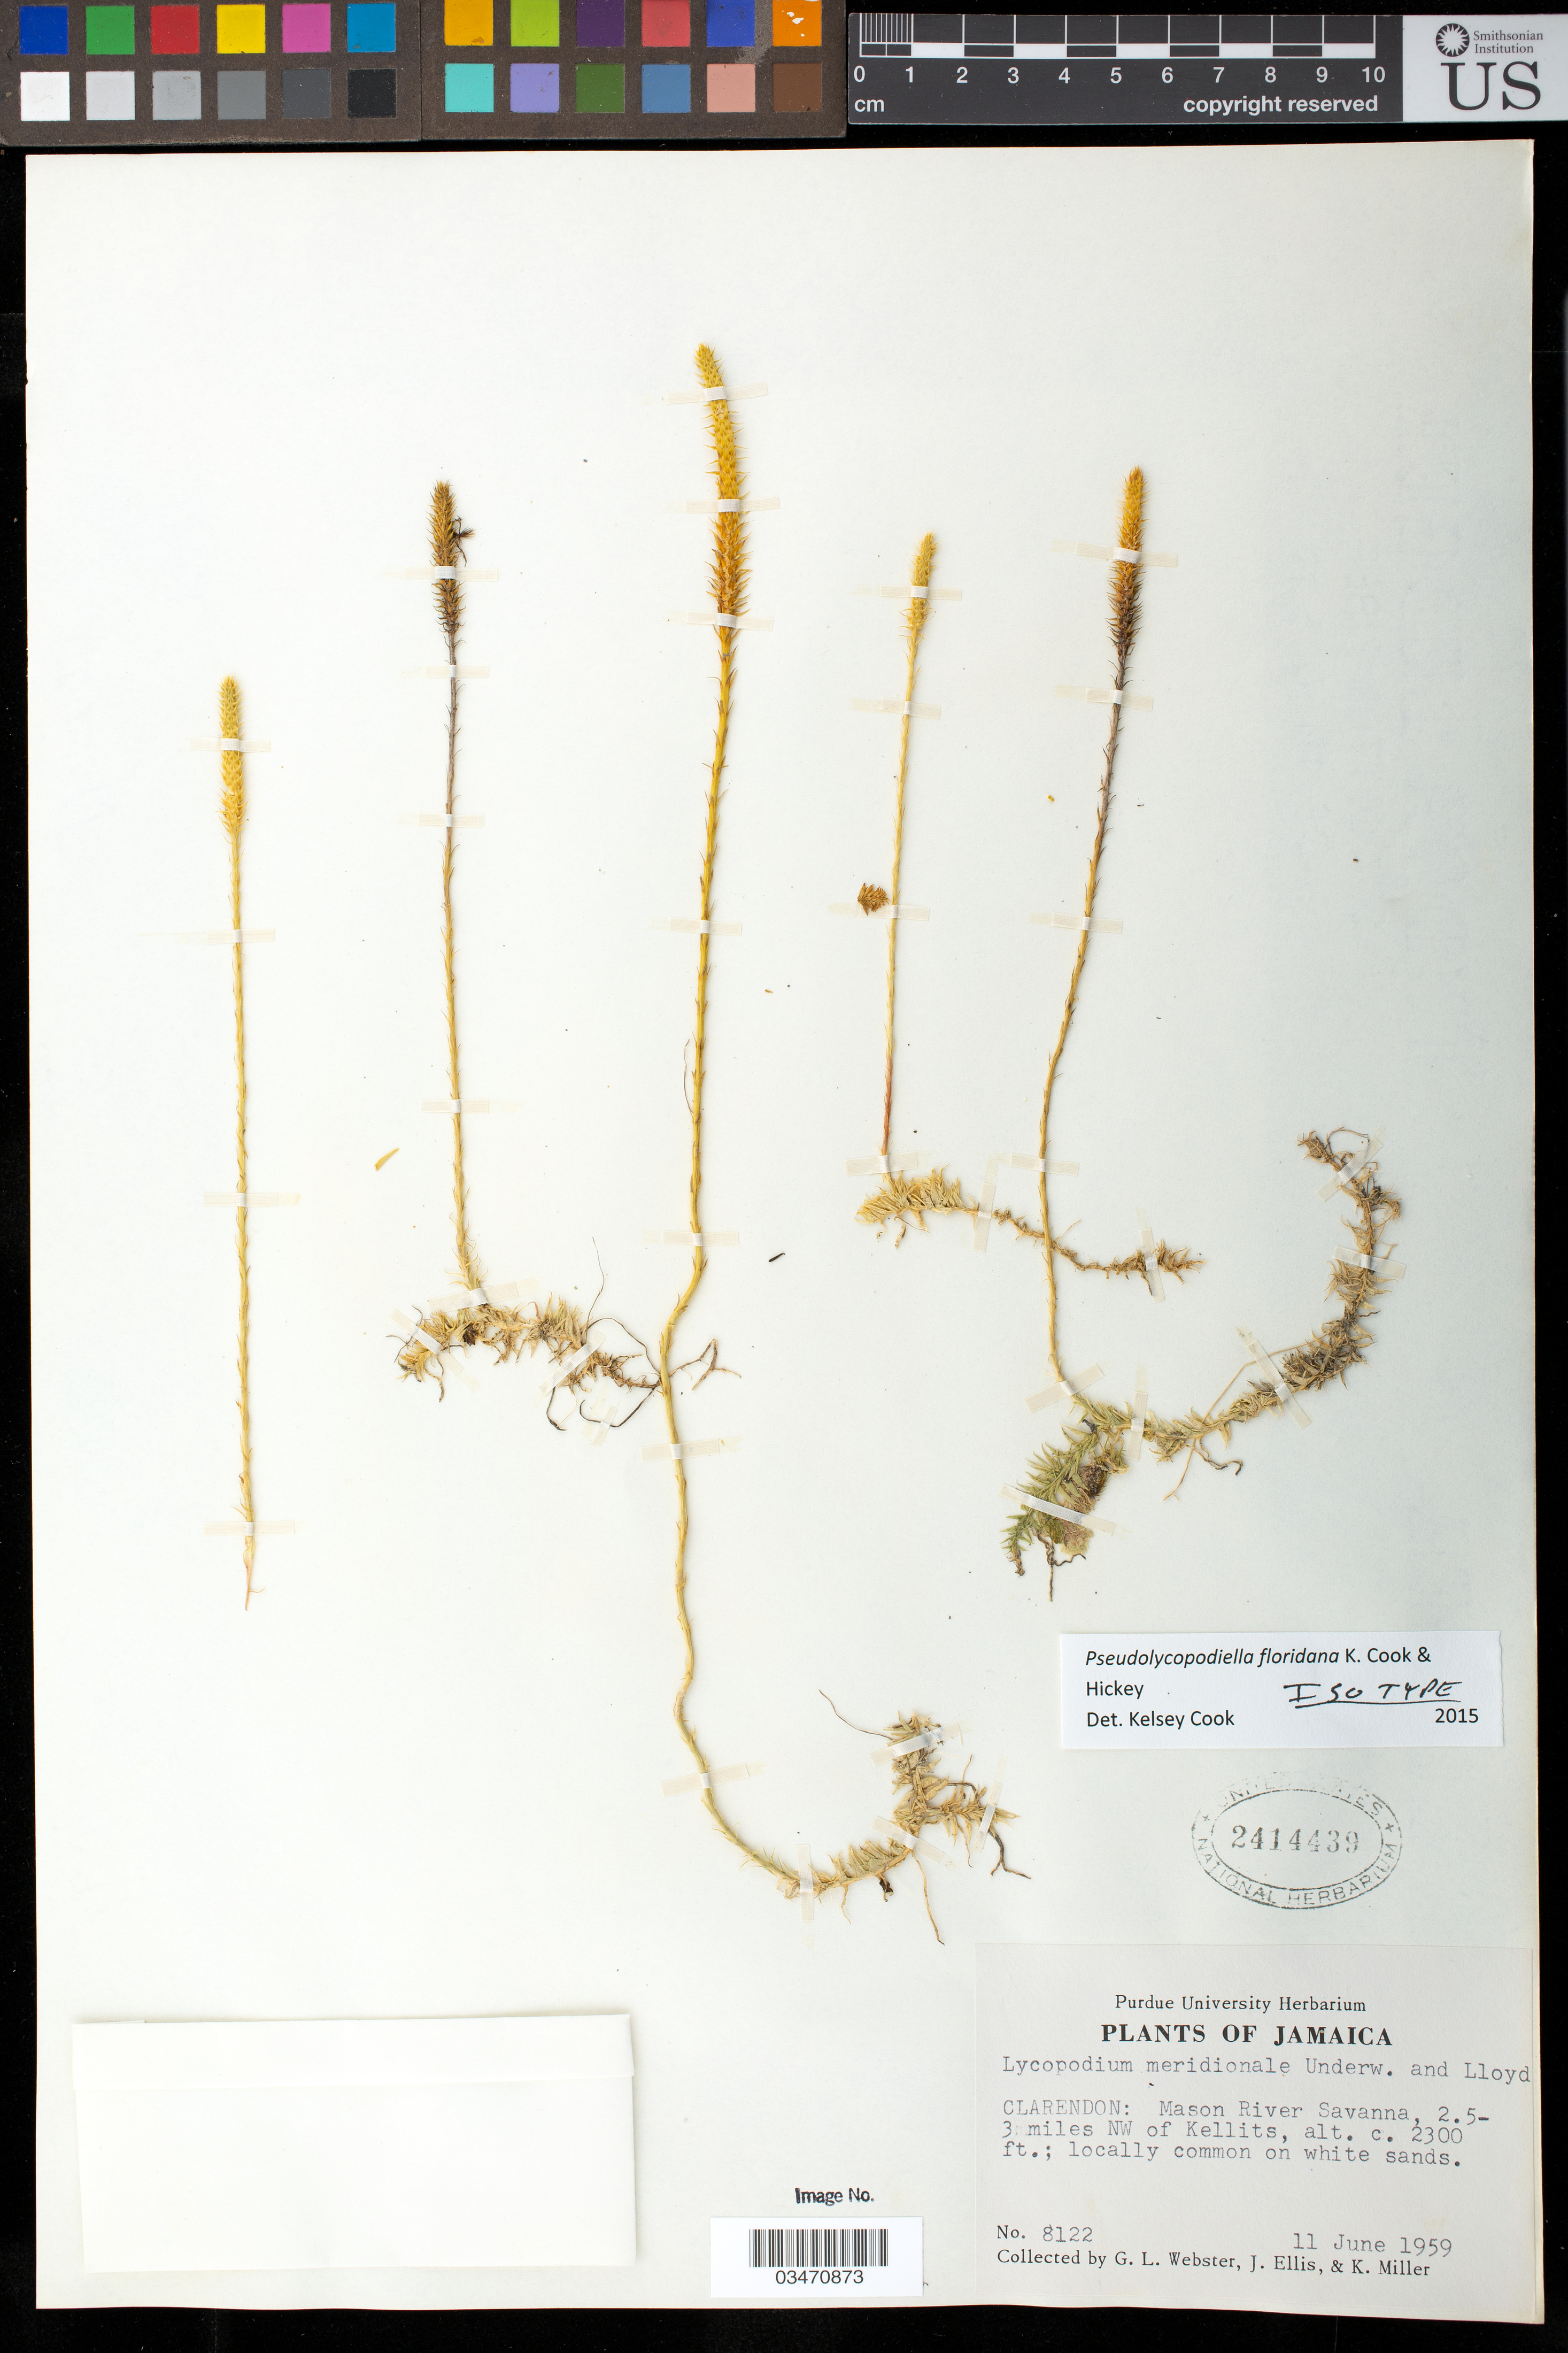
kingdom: Plantae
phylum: Tracheophyta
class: Lycopodiopsida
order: Lycopodiales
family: Lycopodiaceae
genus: Pseudolycopodiella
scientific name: Pseudolycopodiella floridanum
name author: K. Cook & Hickey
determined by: Cook, K.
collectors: G. L. Webster, J. Ellis & K. Miller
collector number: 8122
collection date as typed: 11 Jun 1959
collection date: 1959-06-11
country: Jamaica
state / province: Clarendon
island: Jamaica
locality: Mason River Savanna, 2.5-3 miles NW of Kellits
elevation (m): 701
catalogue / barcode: US 2414439